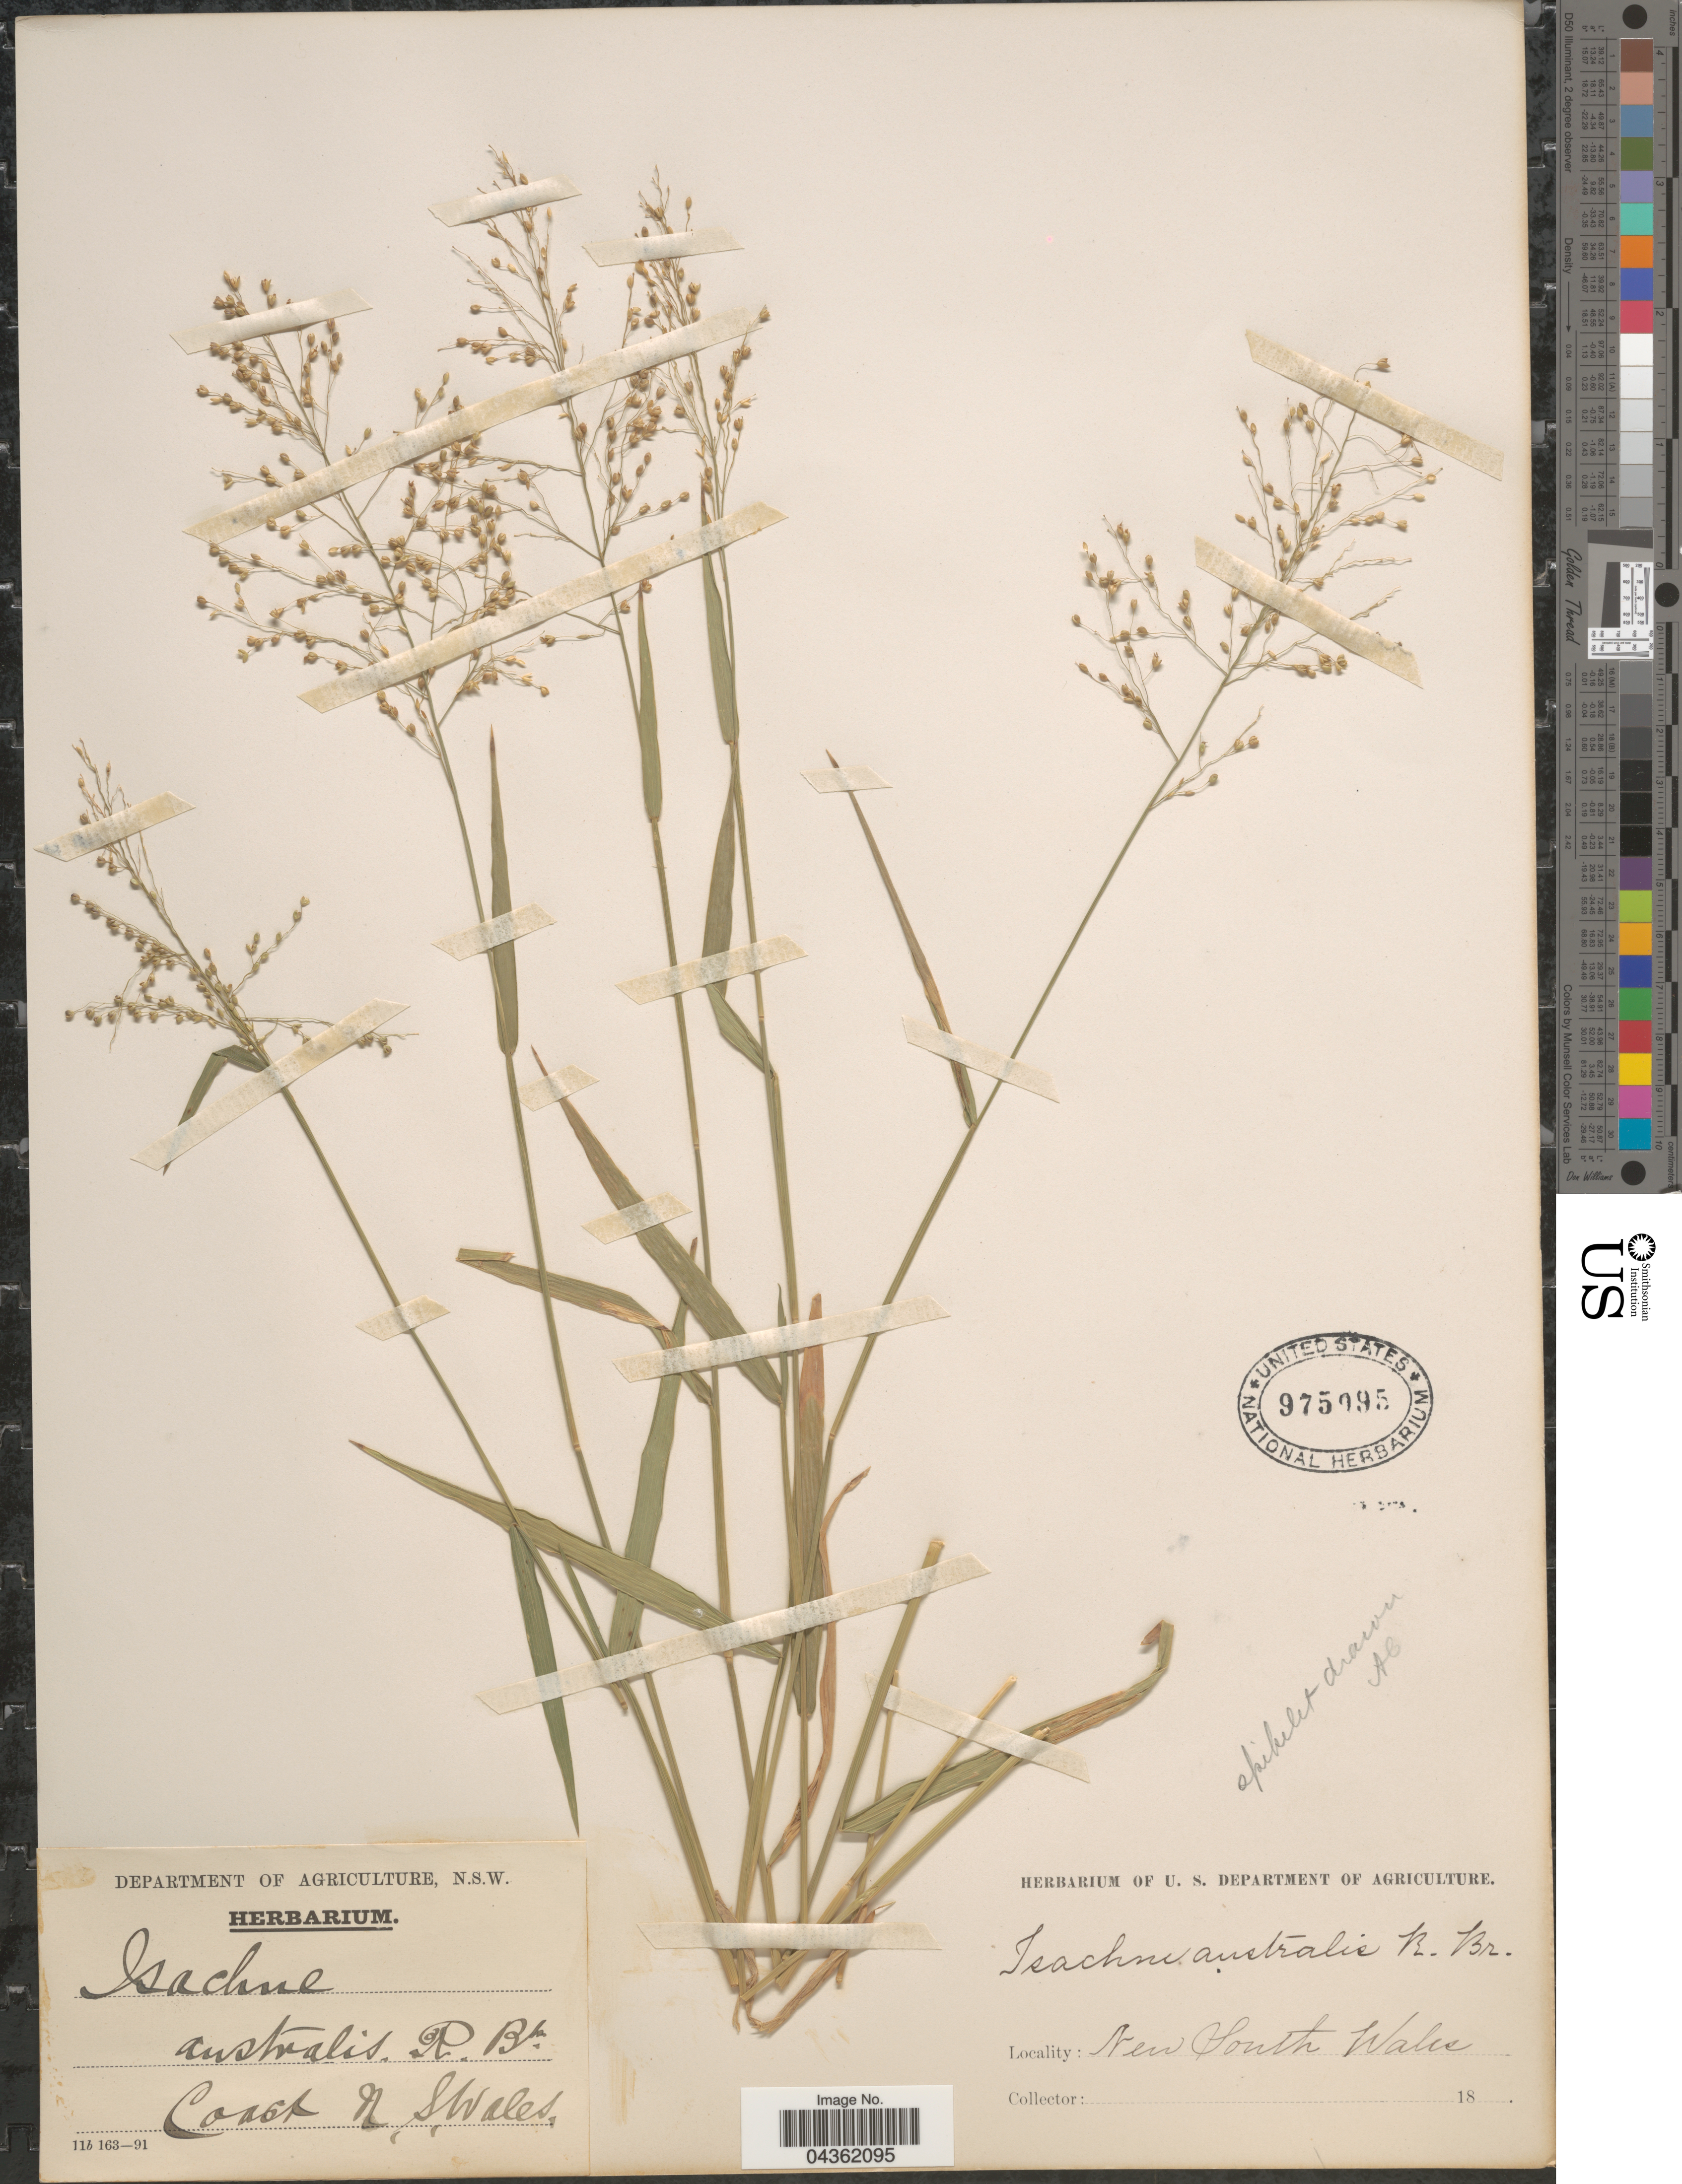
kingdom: Plantae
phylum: Tracheophyta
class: Liliopsida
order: Poales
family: Poaceae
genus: Isachne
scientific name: Isachne globosa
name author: (Thunb.) Kuntze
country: Australia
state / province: New South Wales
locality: Coast N. S. Wales.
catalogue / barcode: US 975095